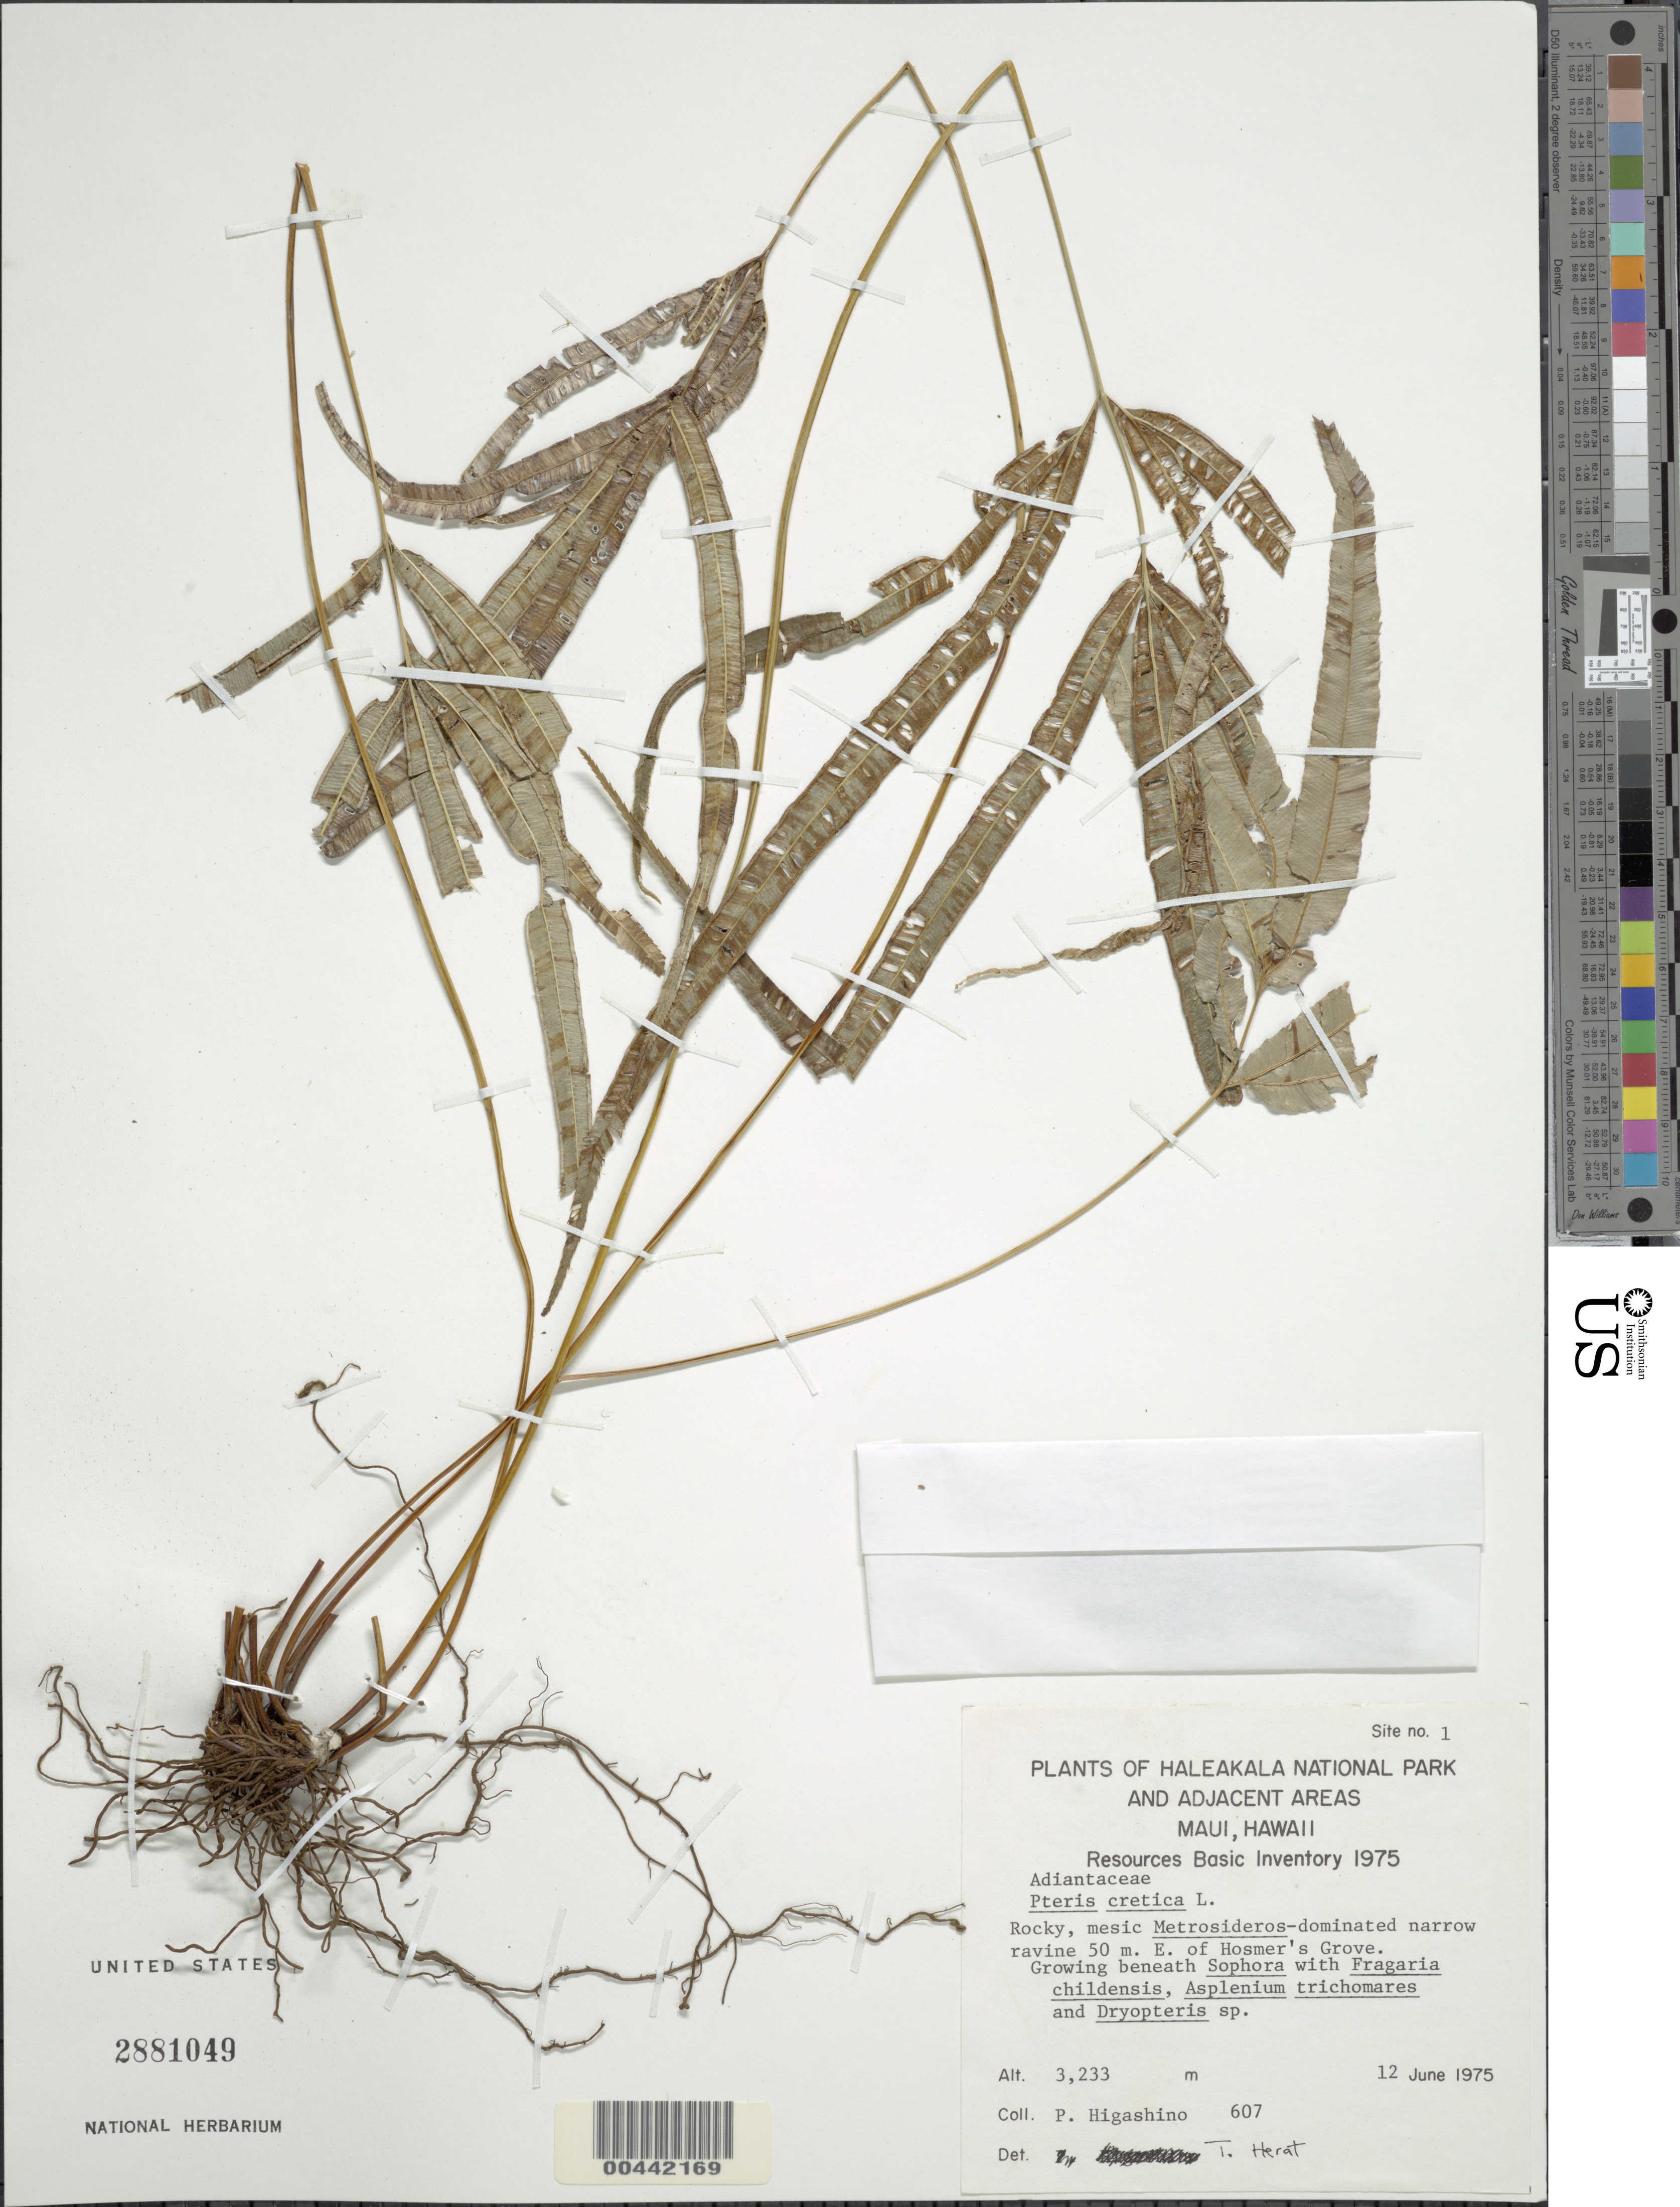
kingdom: Plantae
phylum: Tracheophyta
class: Polypodiopsida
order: Polypodiales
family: Pteridaceae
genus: Pteris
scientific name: Pteris cretica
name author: L.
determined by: Herat, T.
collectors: P. Higashino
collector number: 607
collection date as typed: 12 Jun 1975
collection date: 1975-06-12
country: United States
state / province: Hawaii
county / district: Maui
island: Maui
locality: Ravine 50 m E of Hosmer's Grove, Haleakala National Park and adjacent areas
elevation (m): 3233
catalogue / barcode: US 2881049